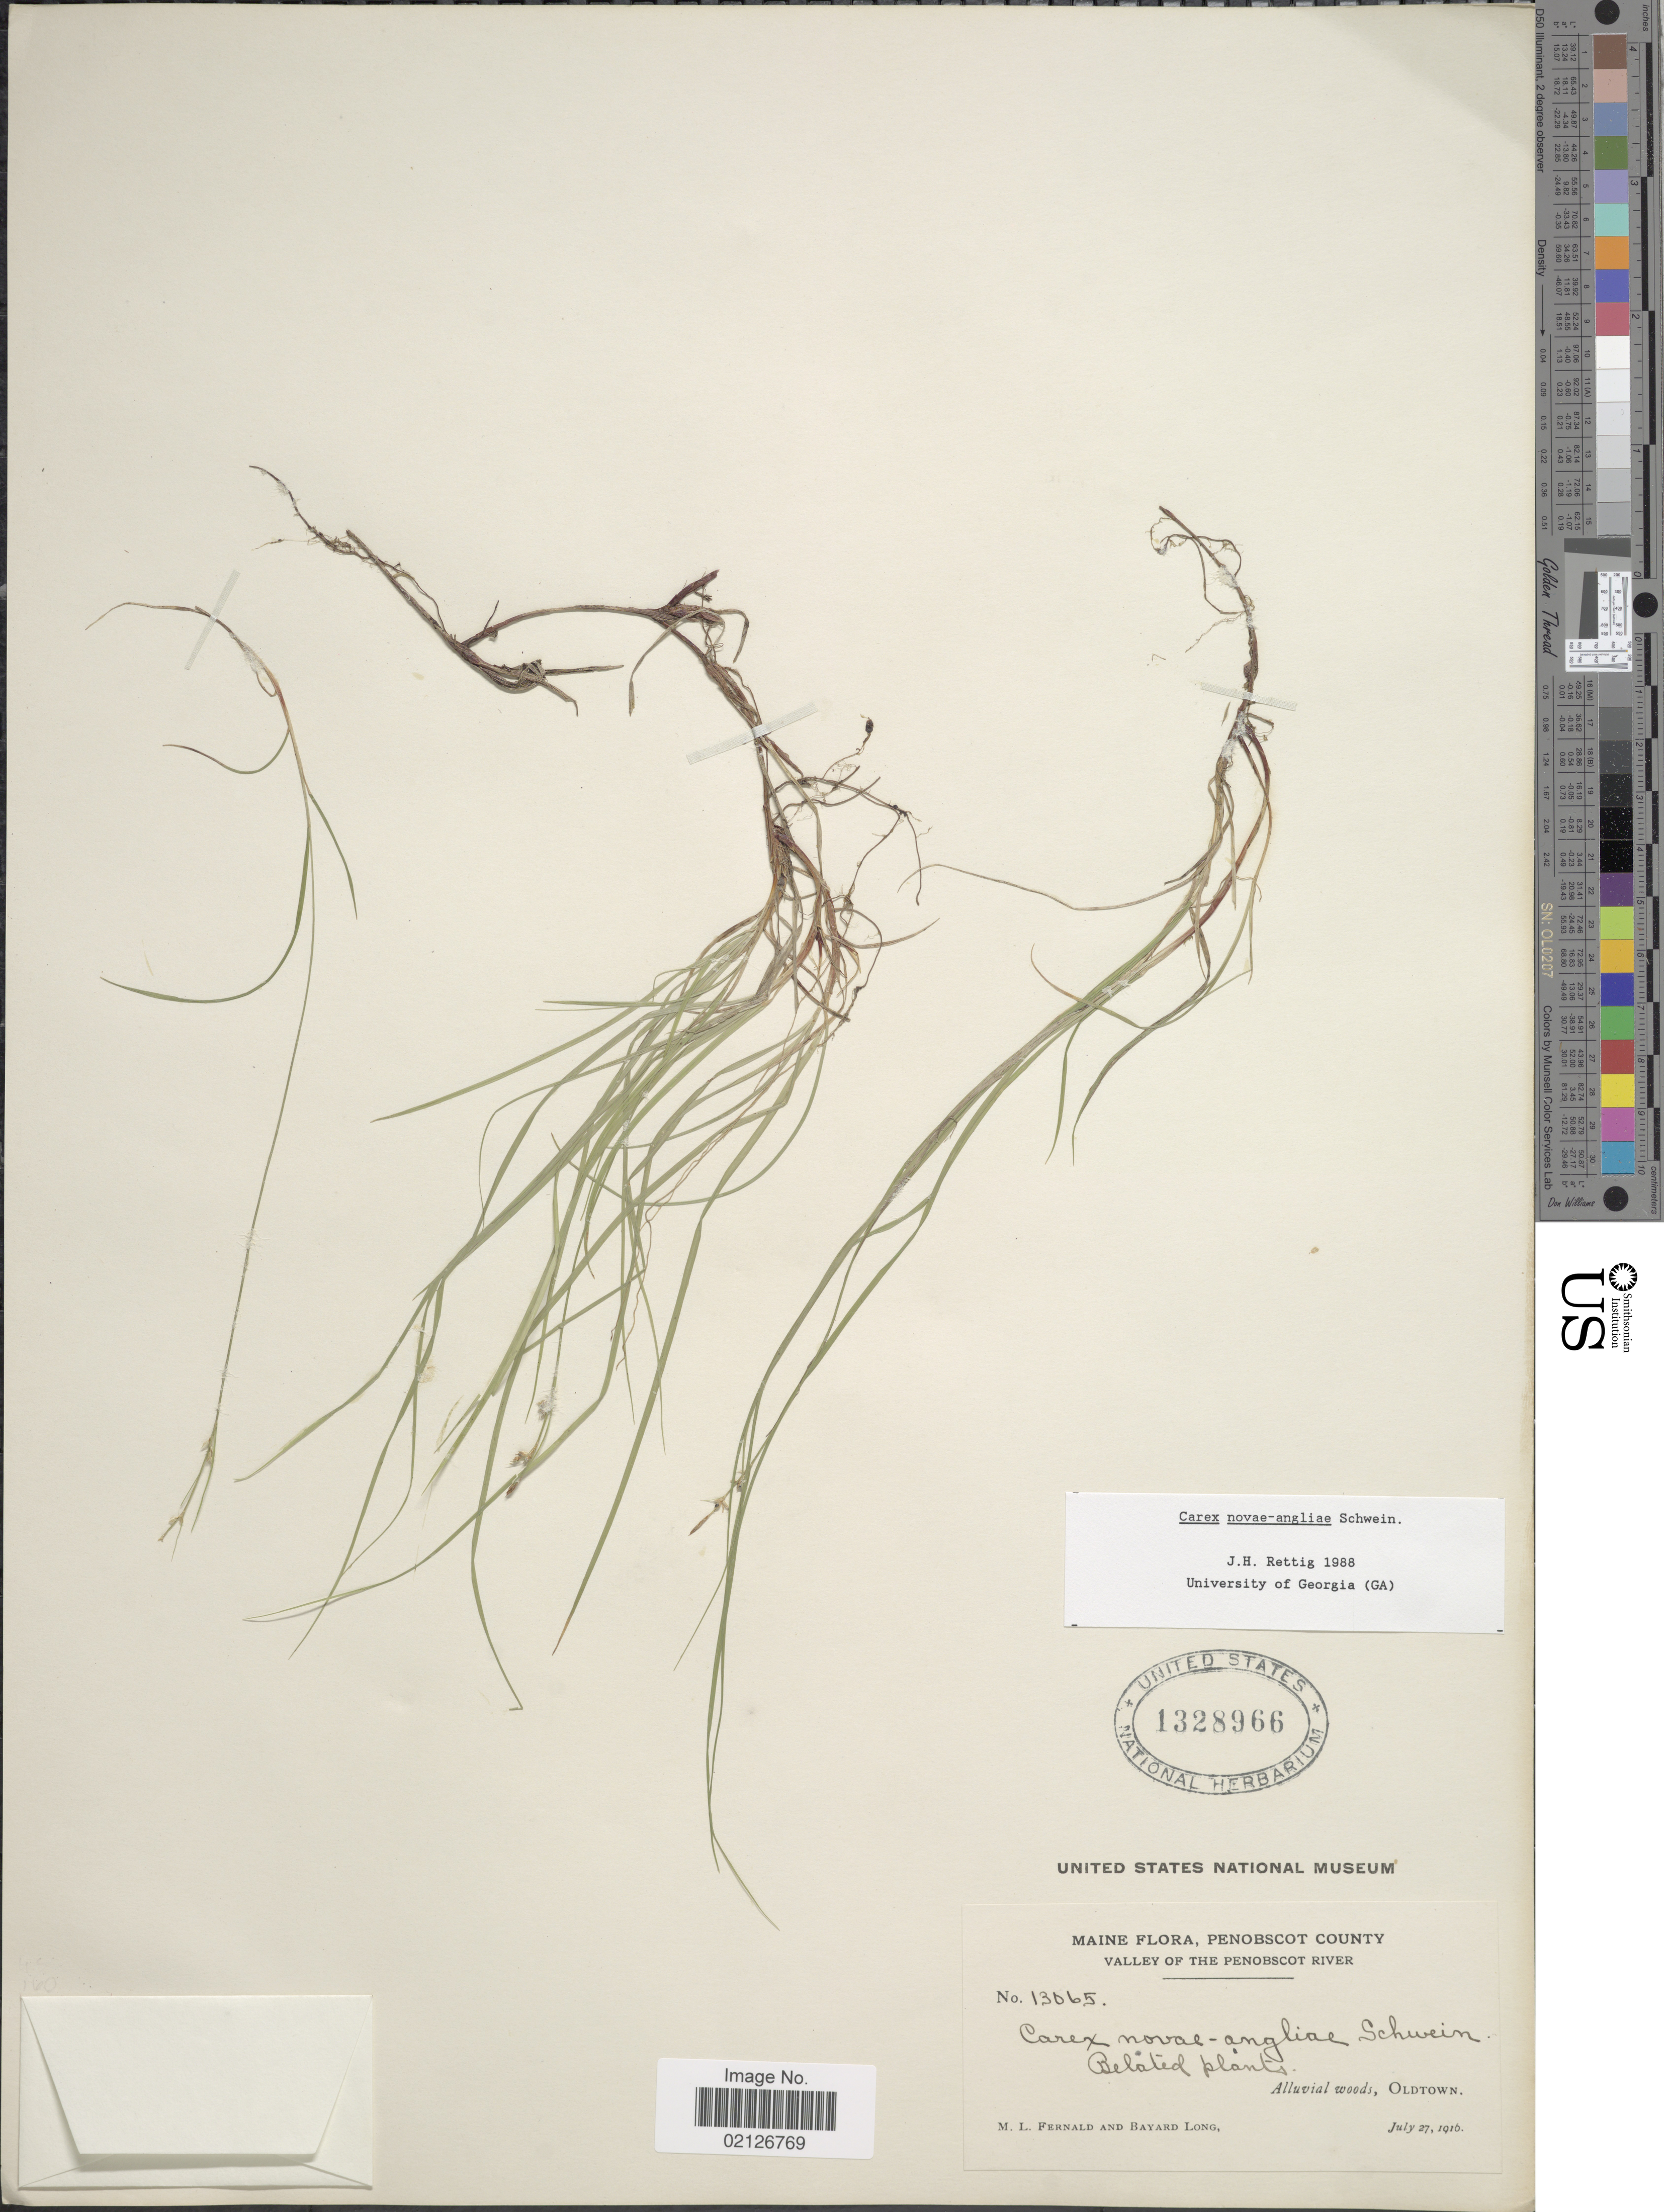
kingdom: Plantae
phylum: Tracheophyta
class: Liliopsida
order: Poales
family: Cyperaceae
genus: Carex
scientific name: Carex novae-angliae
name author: Schwein.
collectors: M. L. Fernald & B. Long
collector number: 13065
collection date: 1916-07-27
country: United States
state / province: Maine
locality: Penobscot county, valley of the Penobscot River, Alluvial woods, Oldtown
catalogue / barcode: US 1328966